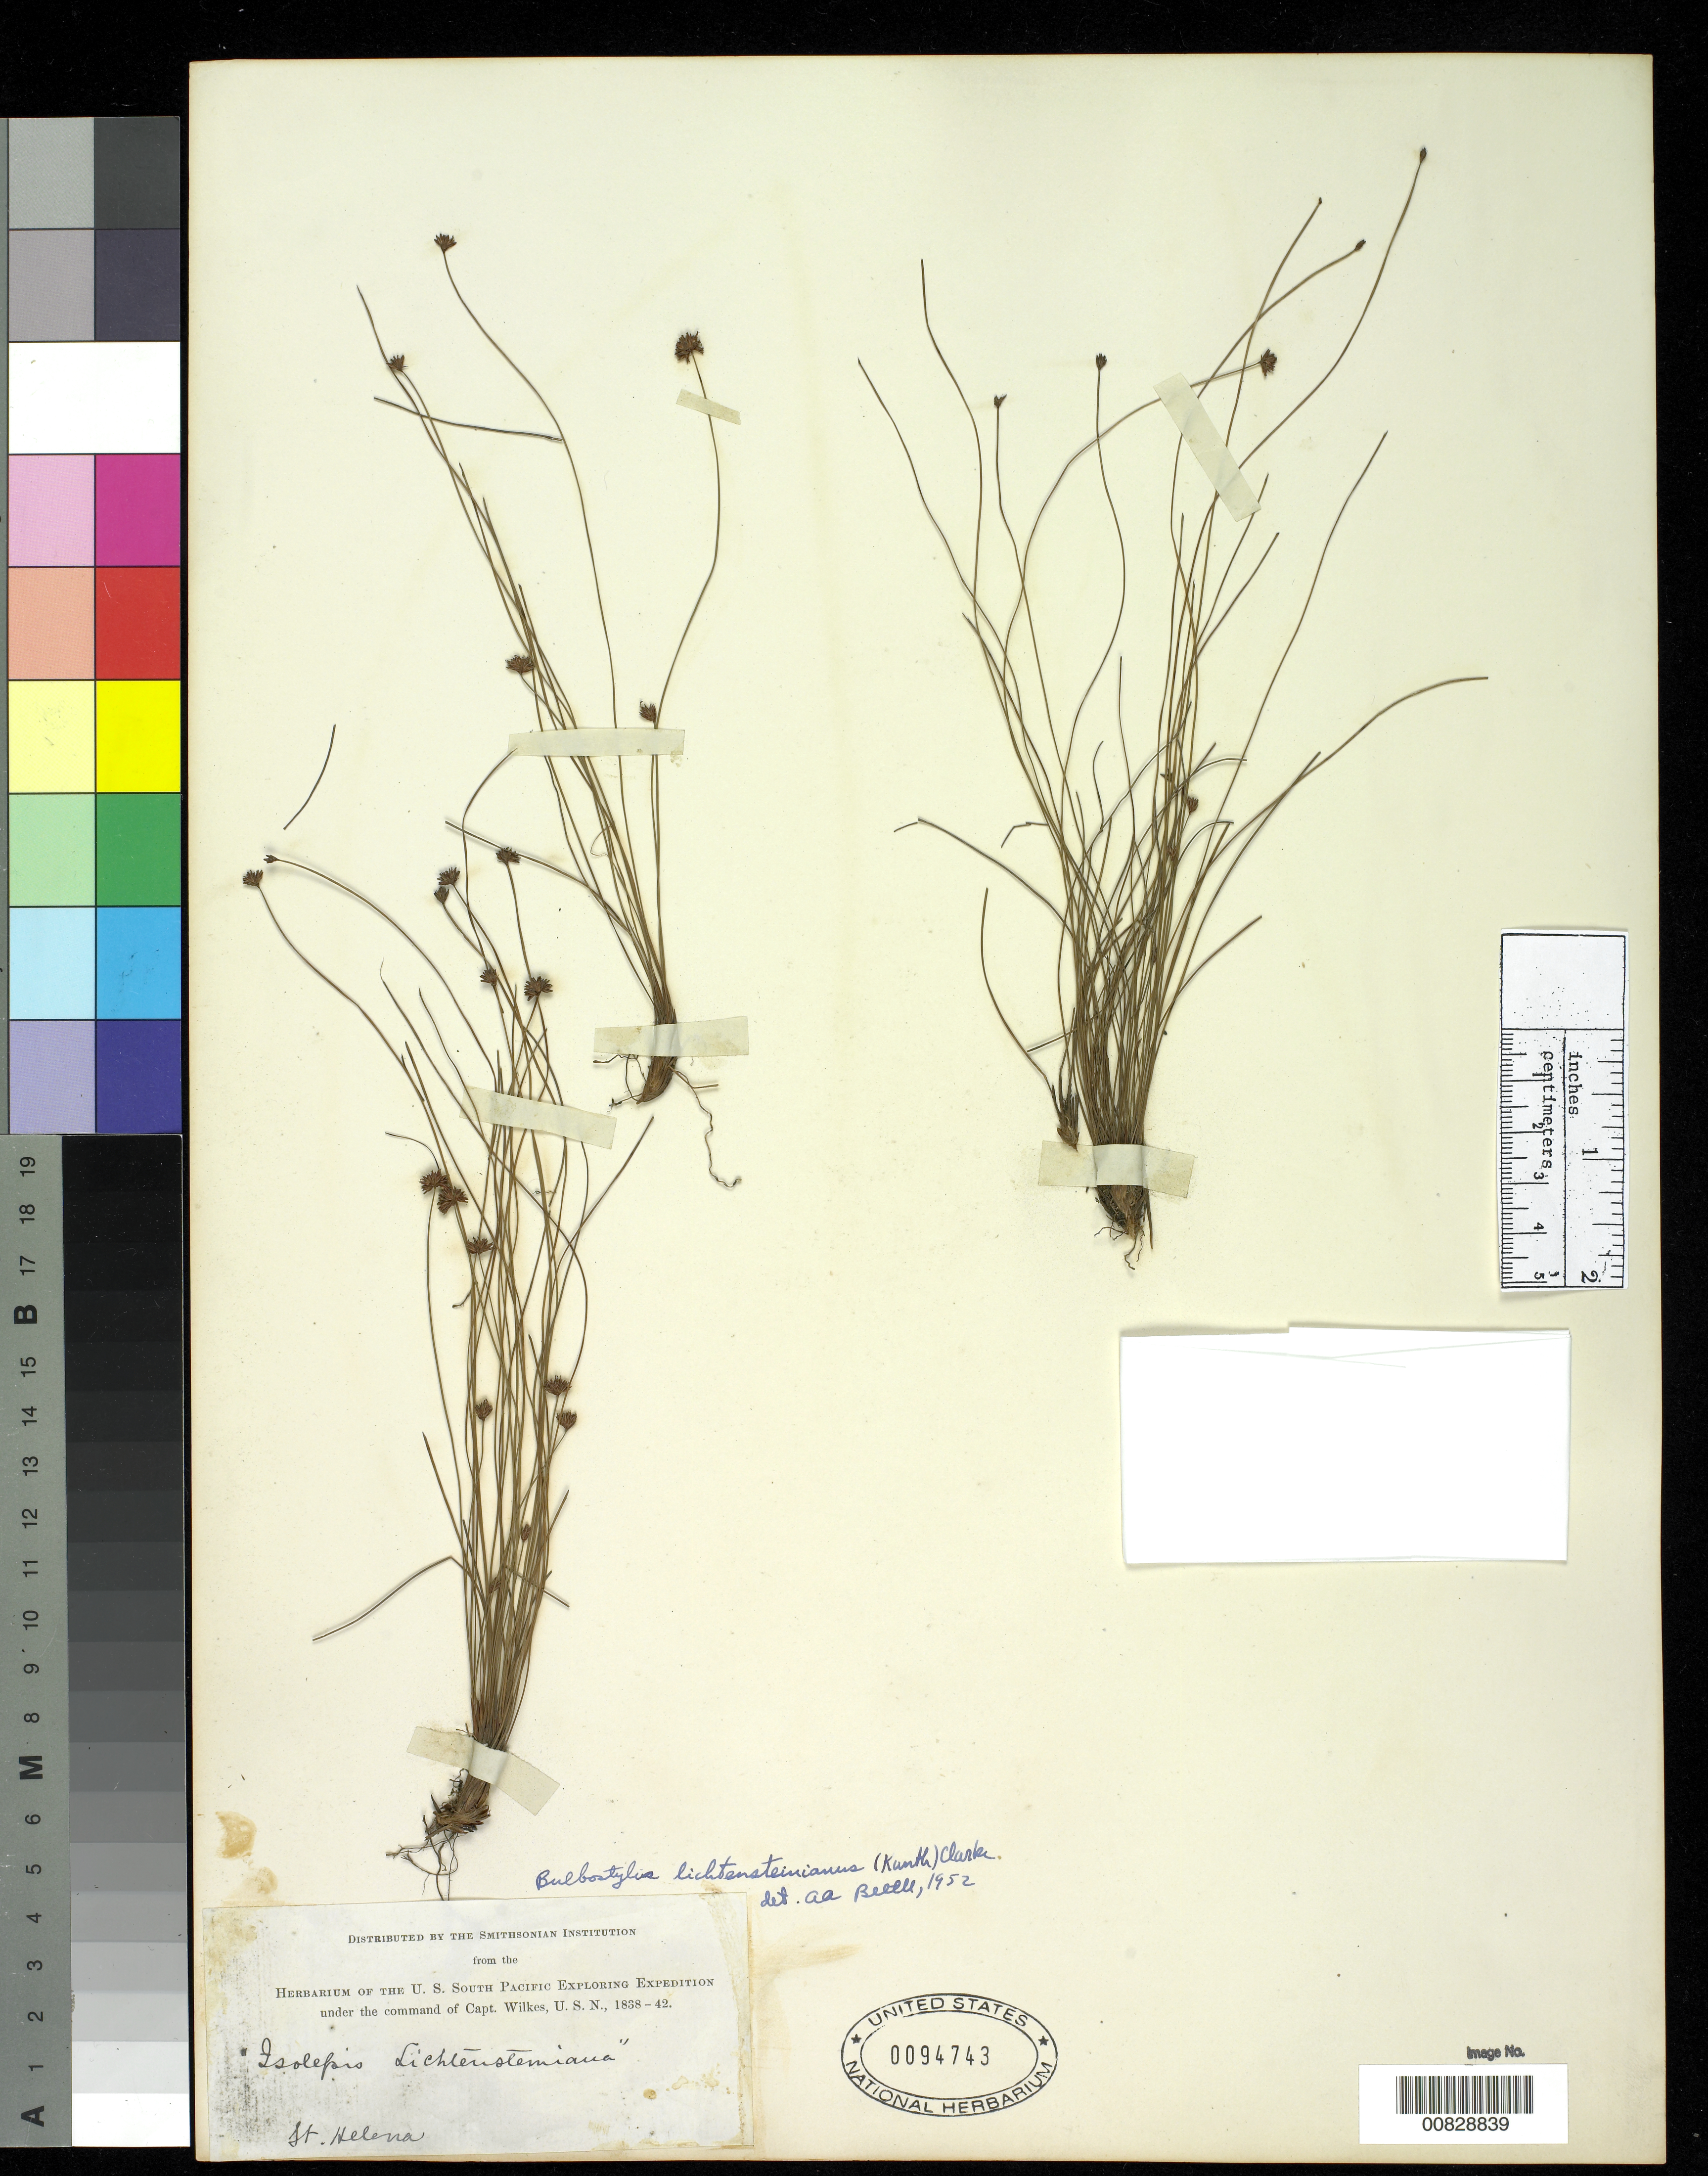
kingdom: Plantae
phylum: Tracheophyta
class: Liliopsida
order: Poales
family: Cyperaceae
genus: Bulbostylis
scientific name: Bulbostylis lichtensteiniana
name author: (Kunth) C.B. Clarke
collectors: Wilkes Explor. Exped.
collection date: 1838/1842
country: St. Helena Islands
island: St. Helena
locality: St. Helena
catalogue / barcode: US 94743